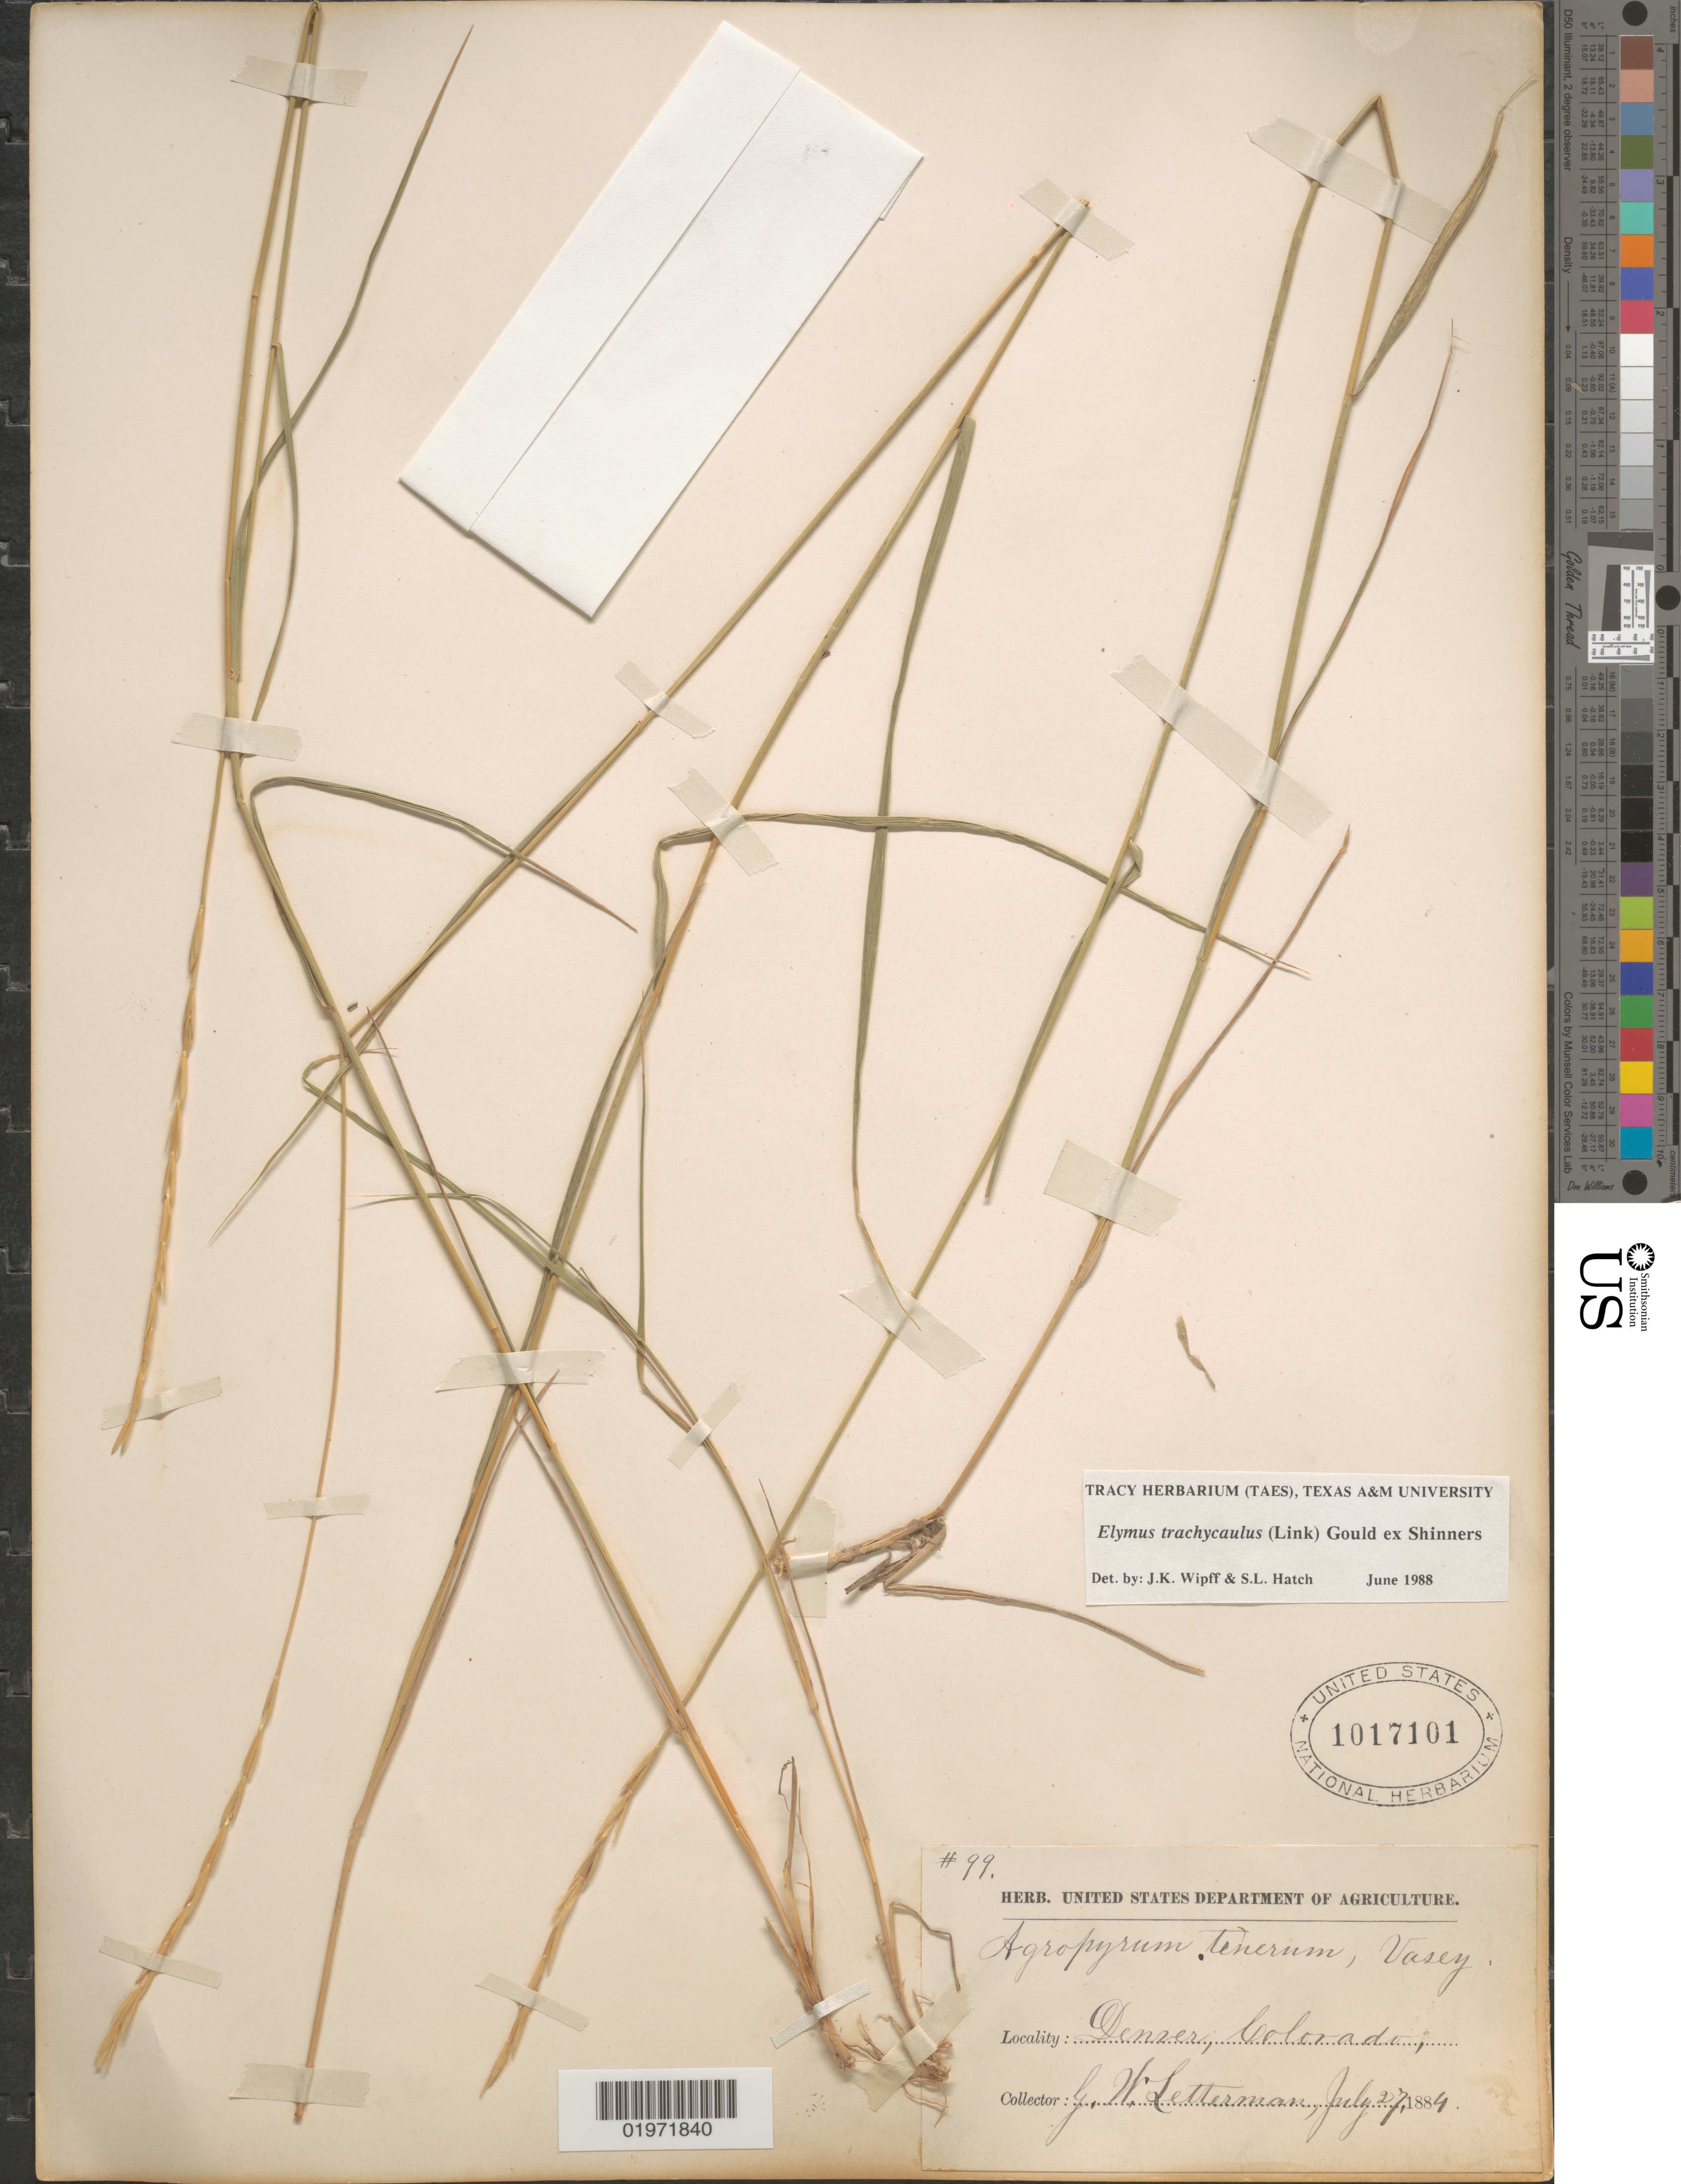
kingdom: Plantae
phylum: Tracheophyta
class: Liliopsida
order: Poales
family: Poaceae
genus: Elymus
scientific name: Elymus trachycaulus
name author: (Link) Gould ex Shinners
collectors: G. W. Letterman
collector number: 99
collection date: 1884-07-27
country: United States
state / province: Colorado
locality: Denver.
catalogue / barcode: US 1017101